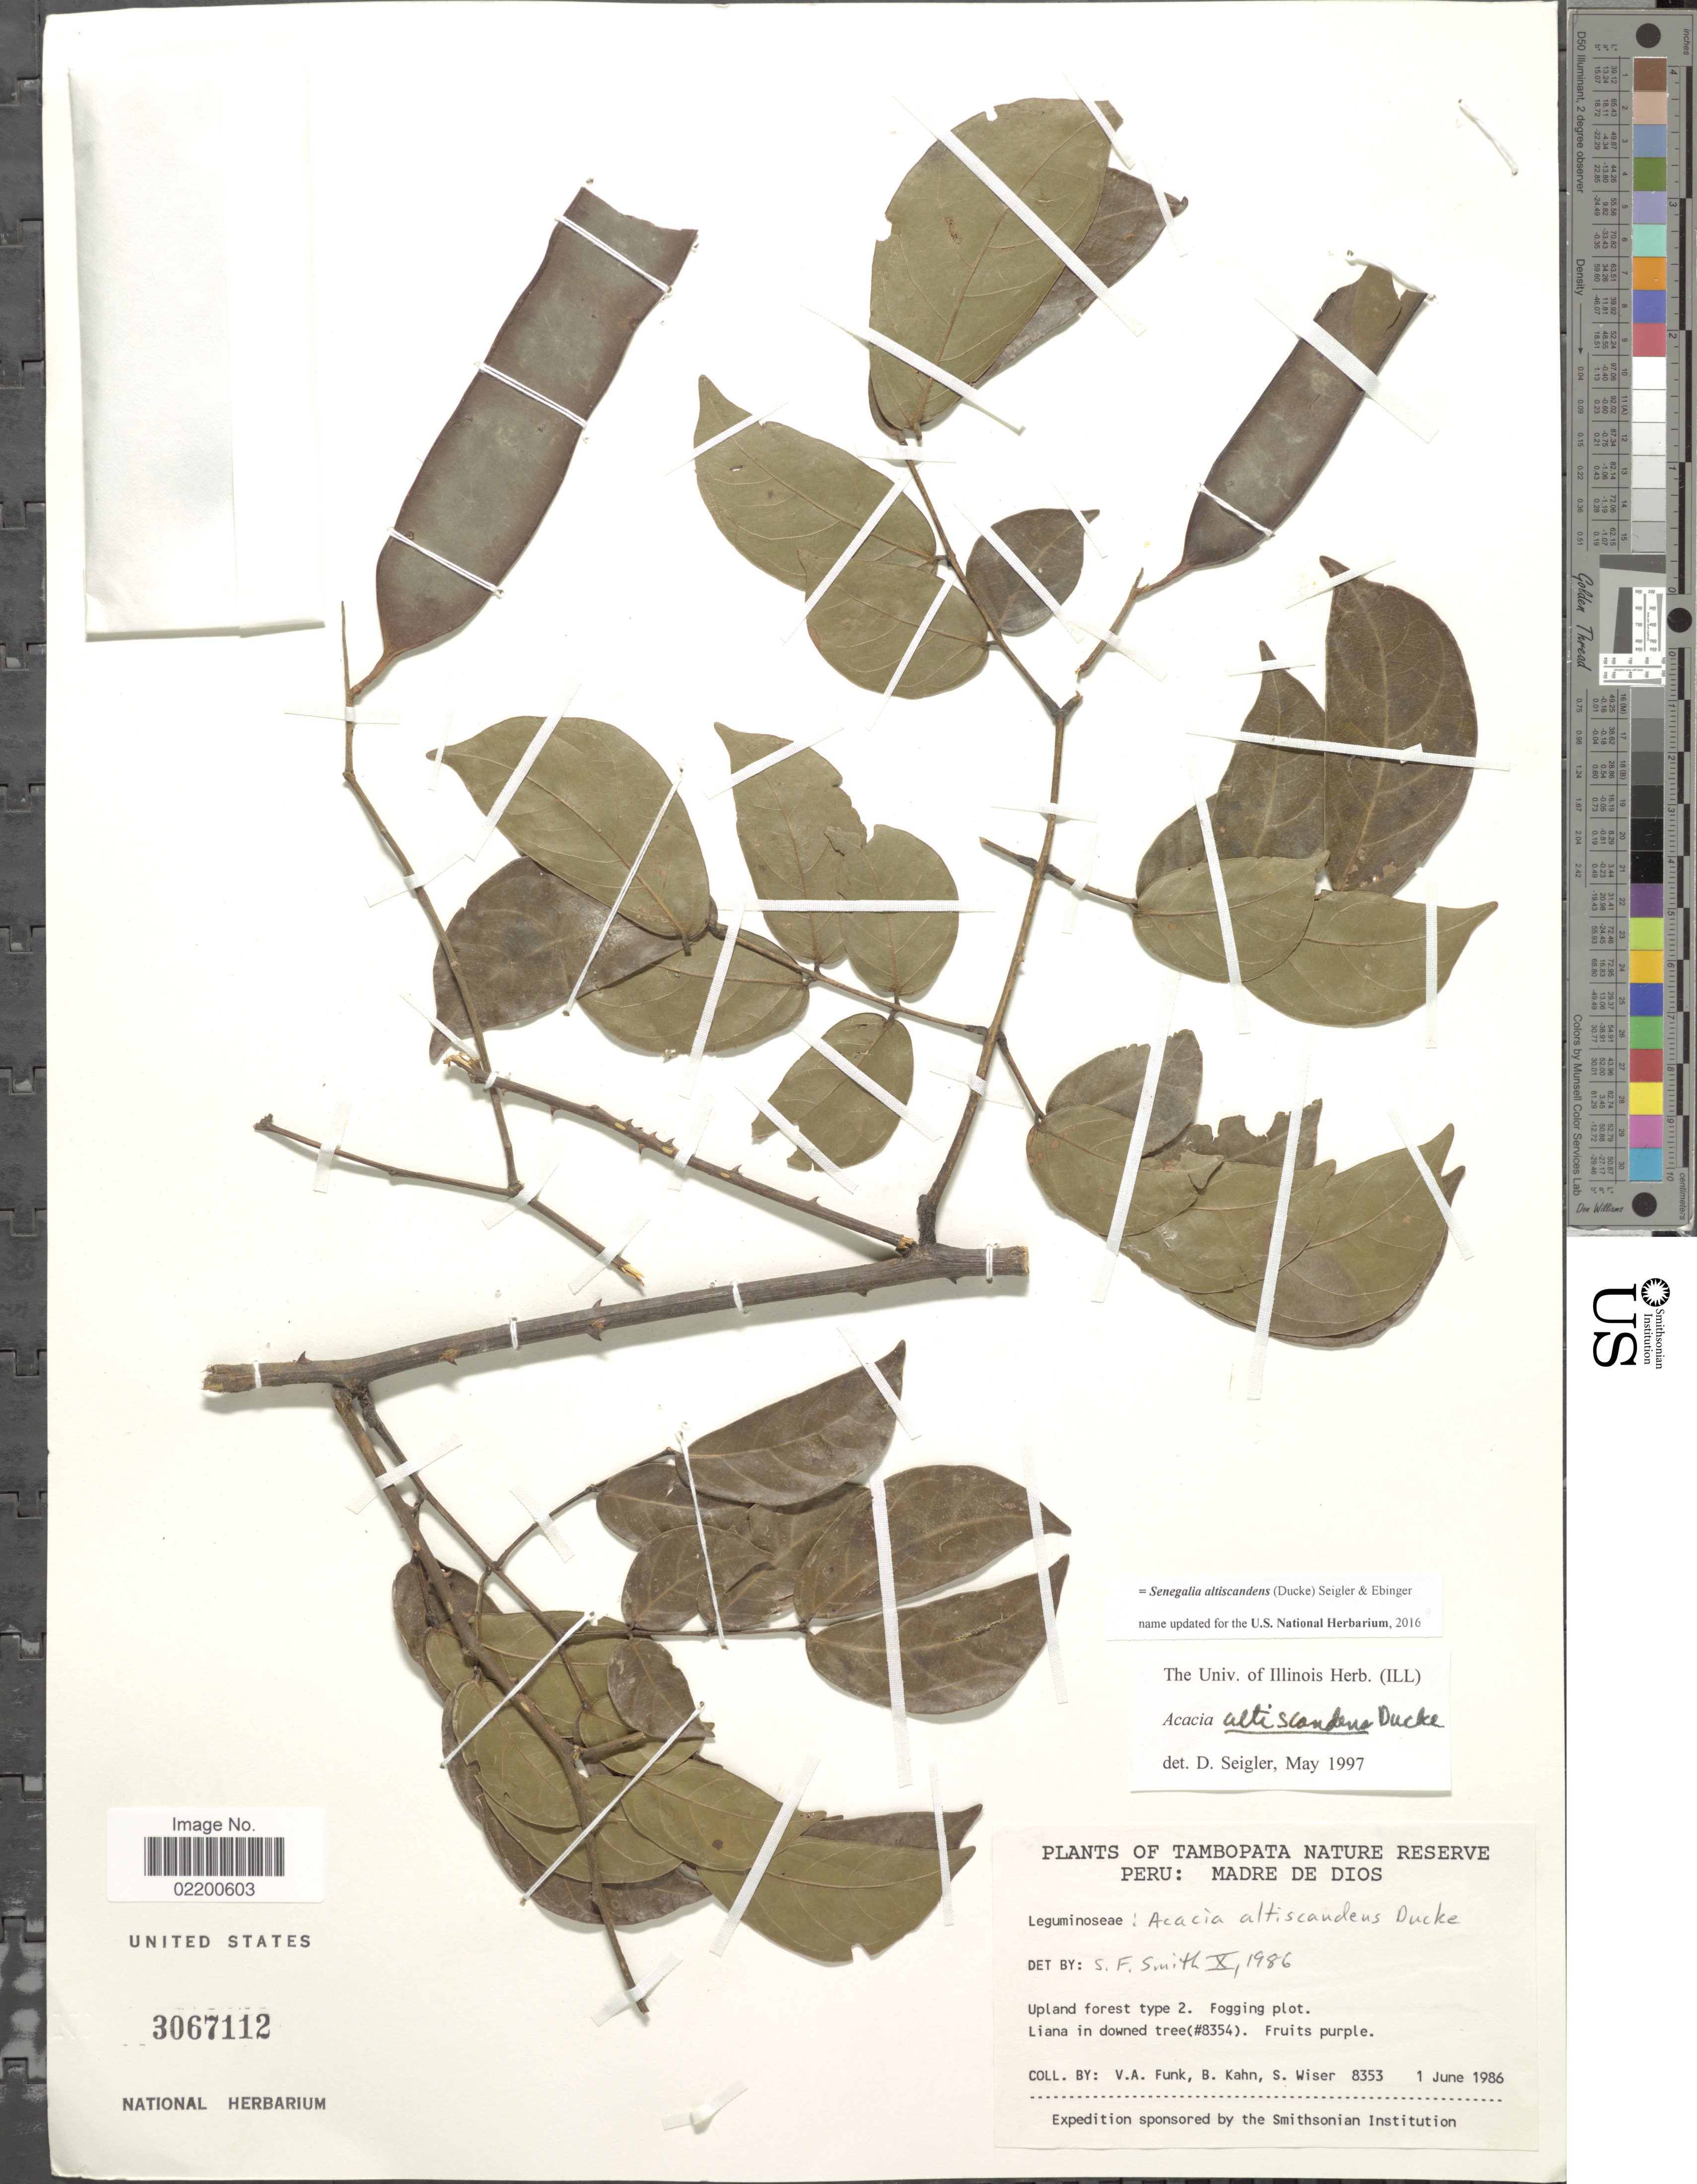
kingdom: Plantae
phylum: Tracheophyta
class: Magnoliopsida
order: Fabales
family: Fabaceae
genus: Senegalia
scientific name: Senegalia altiscandens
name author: (Ducke) Seigler & Ebinger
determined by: Terra, Vanessa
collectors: V. Funk, B. Kahn & S. Wiser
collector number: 8353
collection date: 1986-06-01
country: Peru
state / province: Madre de Dios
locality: Tambopata Nature Reserve, Peru: Madre De Dios, Upland forest type 2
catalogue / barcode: US 3067112